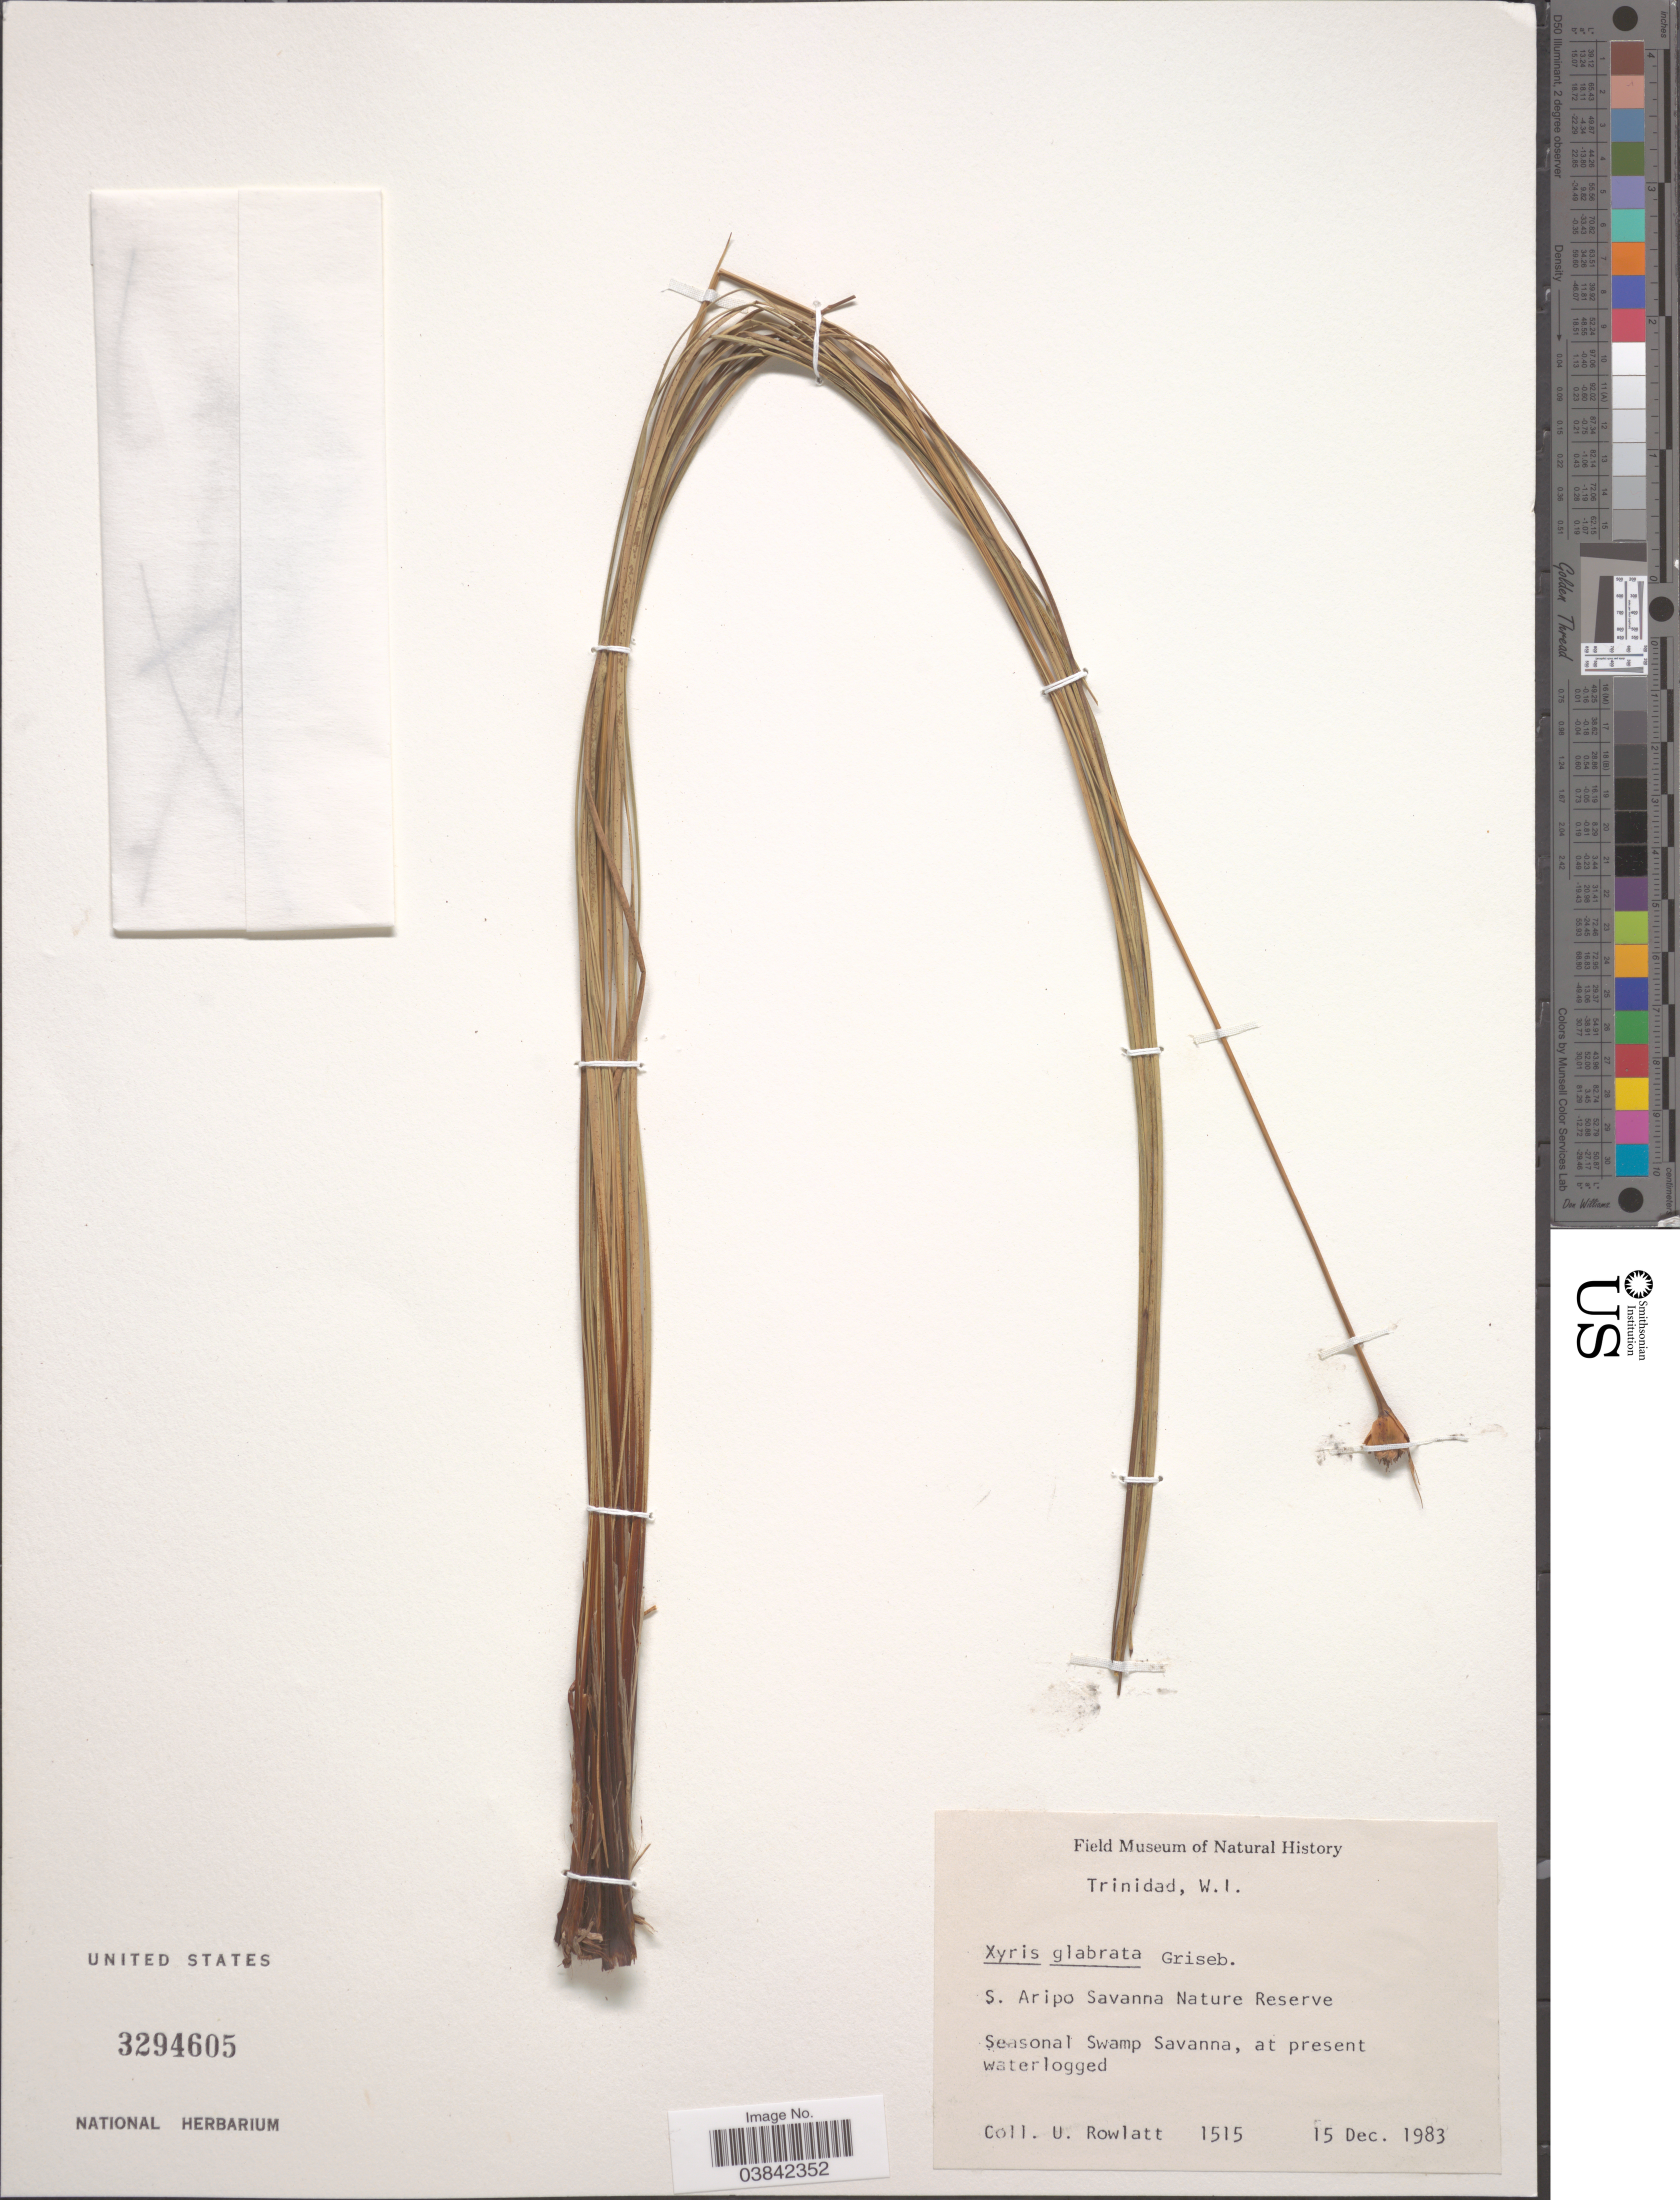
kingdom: Plantae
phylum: Tracheophyta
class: Liliopsida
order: Poales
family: Xyridaceae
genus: Xyris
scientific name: Xyris malmeana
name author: L.B. Sm.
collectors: U. Rowlatt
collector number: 1515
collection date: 1983-12-15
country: Trinidad and Tobago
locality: Trinidad, W. I. S. Aripo Savanna Nature Reserve. Seasonal Swamp Savanna, at present waterlogged.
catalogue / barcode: US 3294605